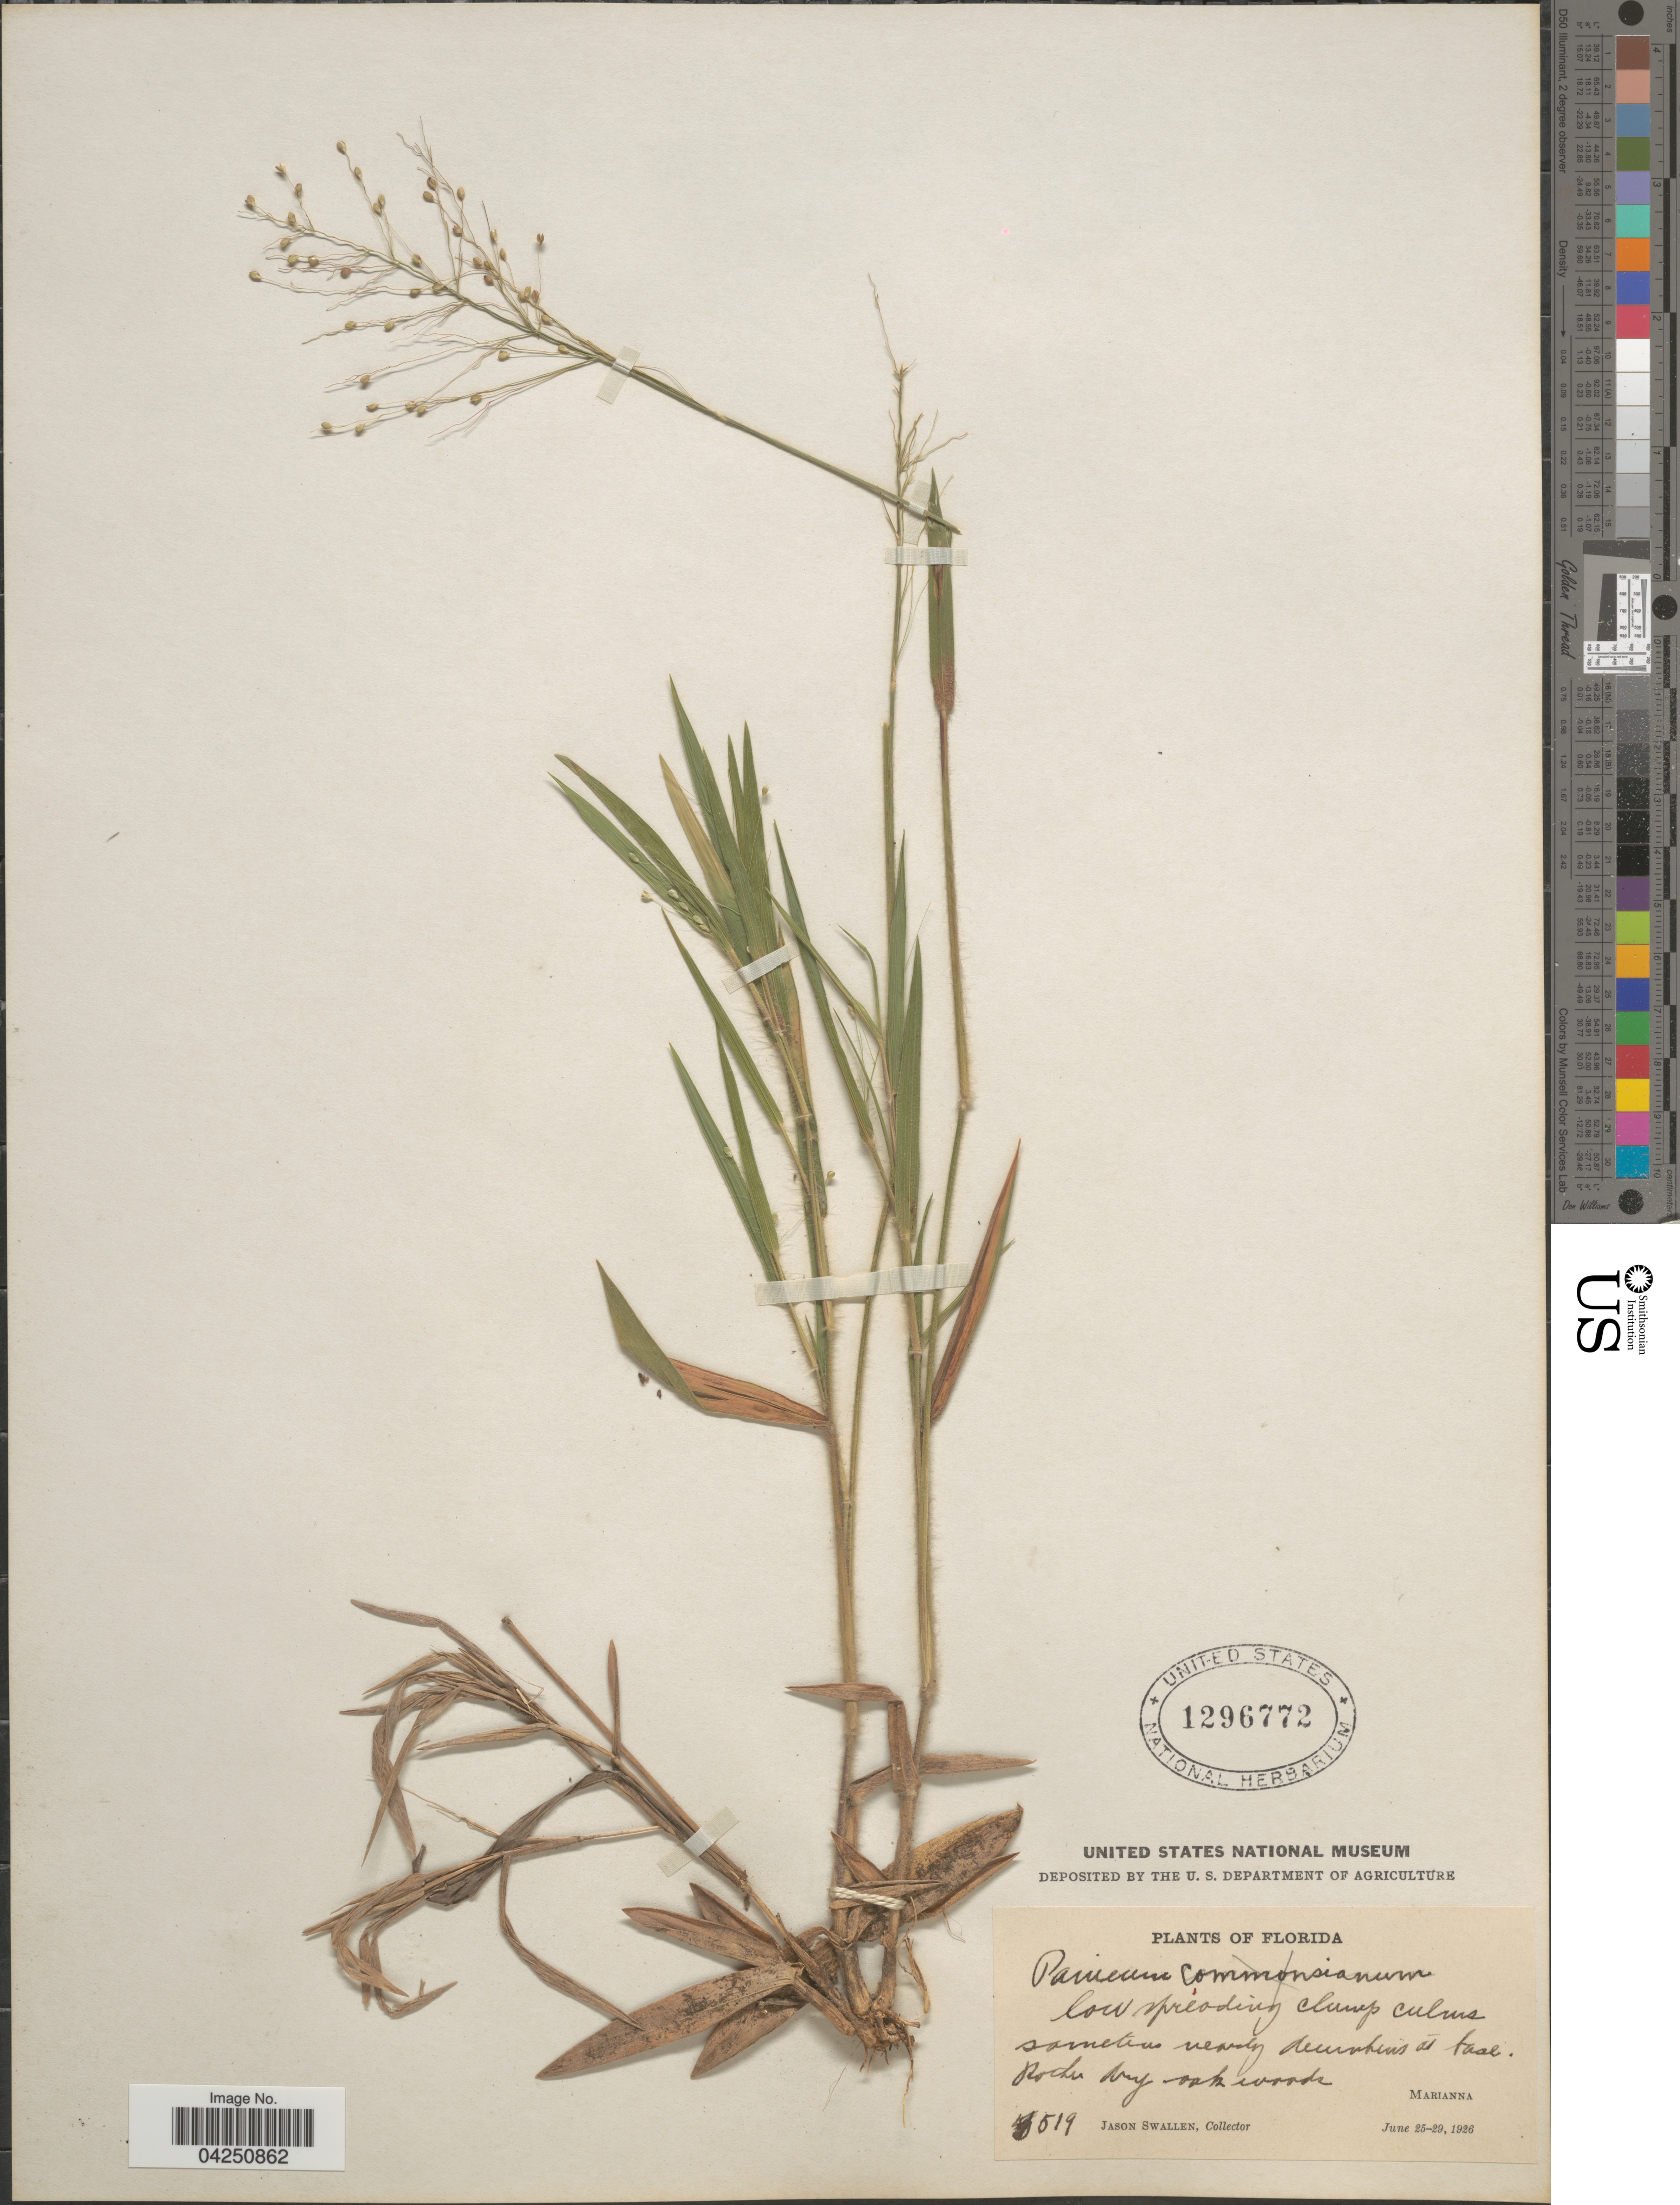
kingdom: Plantae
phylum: Tracheophyta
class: Liliopsida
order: Poales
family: Poaceae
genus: Dichanthelium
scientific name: Dichanthelium acuminatum var. acuminatum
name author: (Sw.) Gould & C.A. Clark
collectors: J. R. Swallen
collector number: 519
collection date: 1926-06-25/1926-06-29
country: United States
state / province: Florida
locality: Marianna.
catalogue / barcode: US 1296772